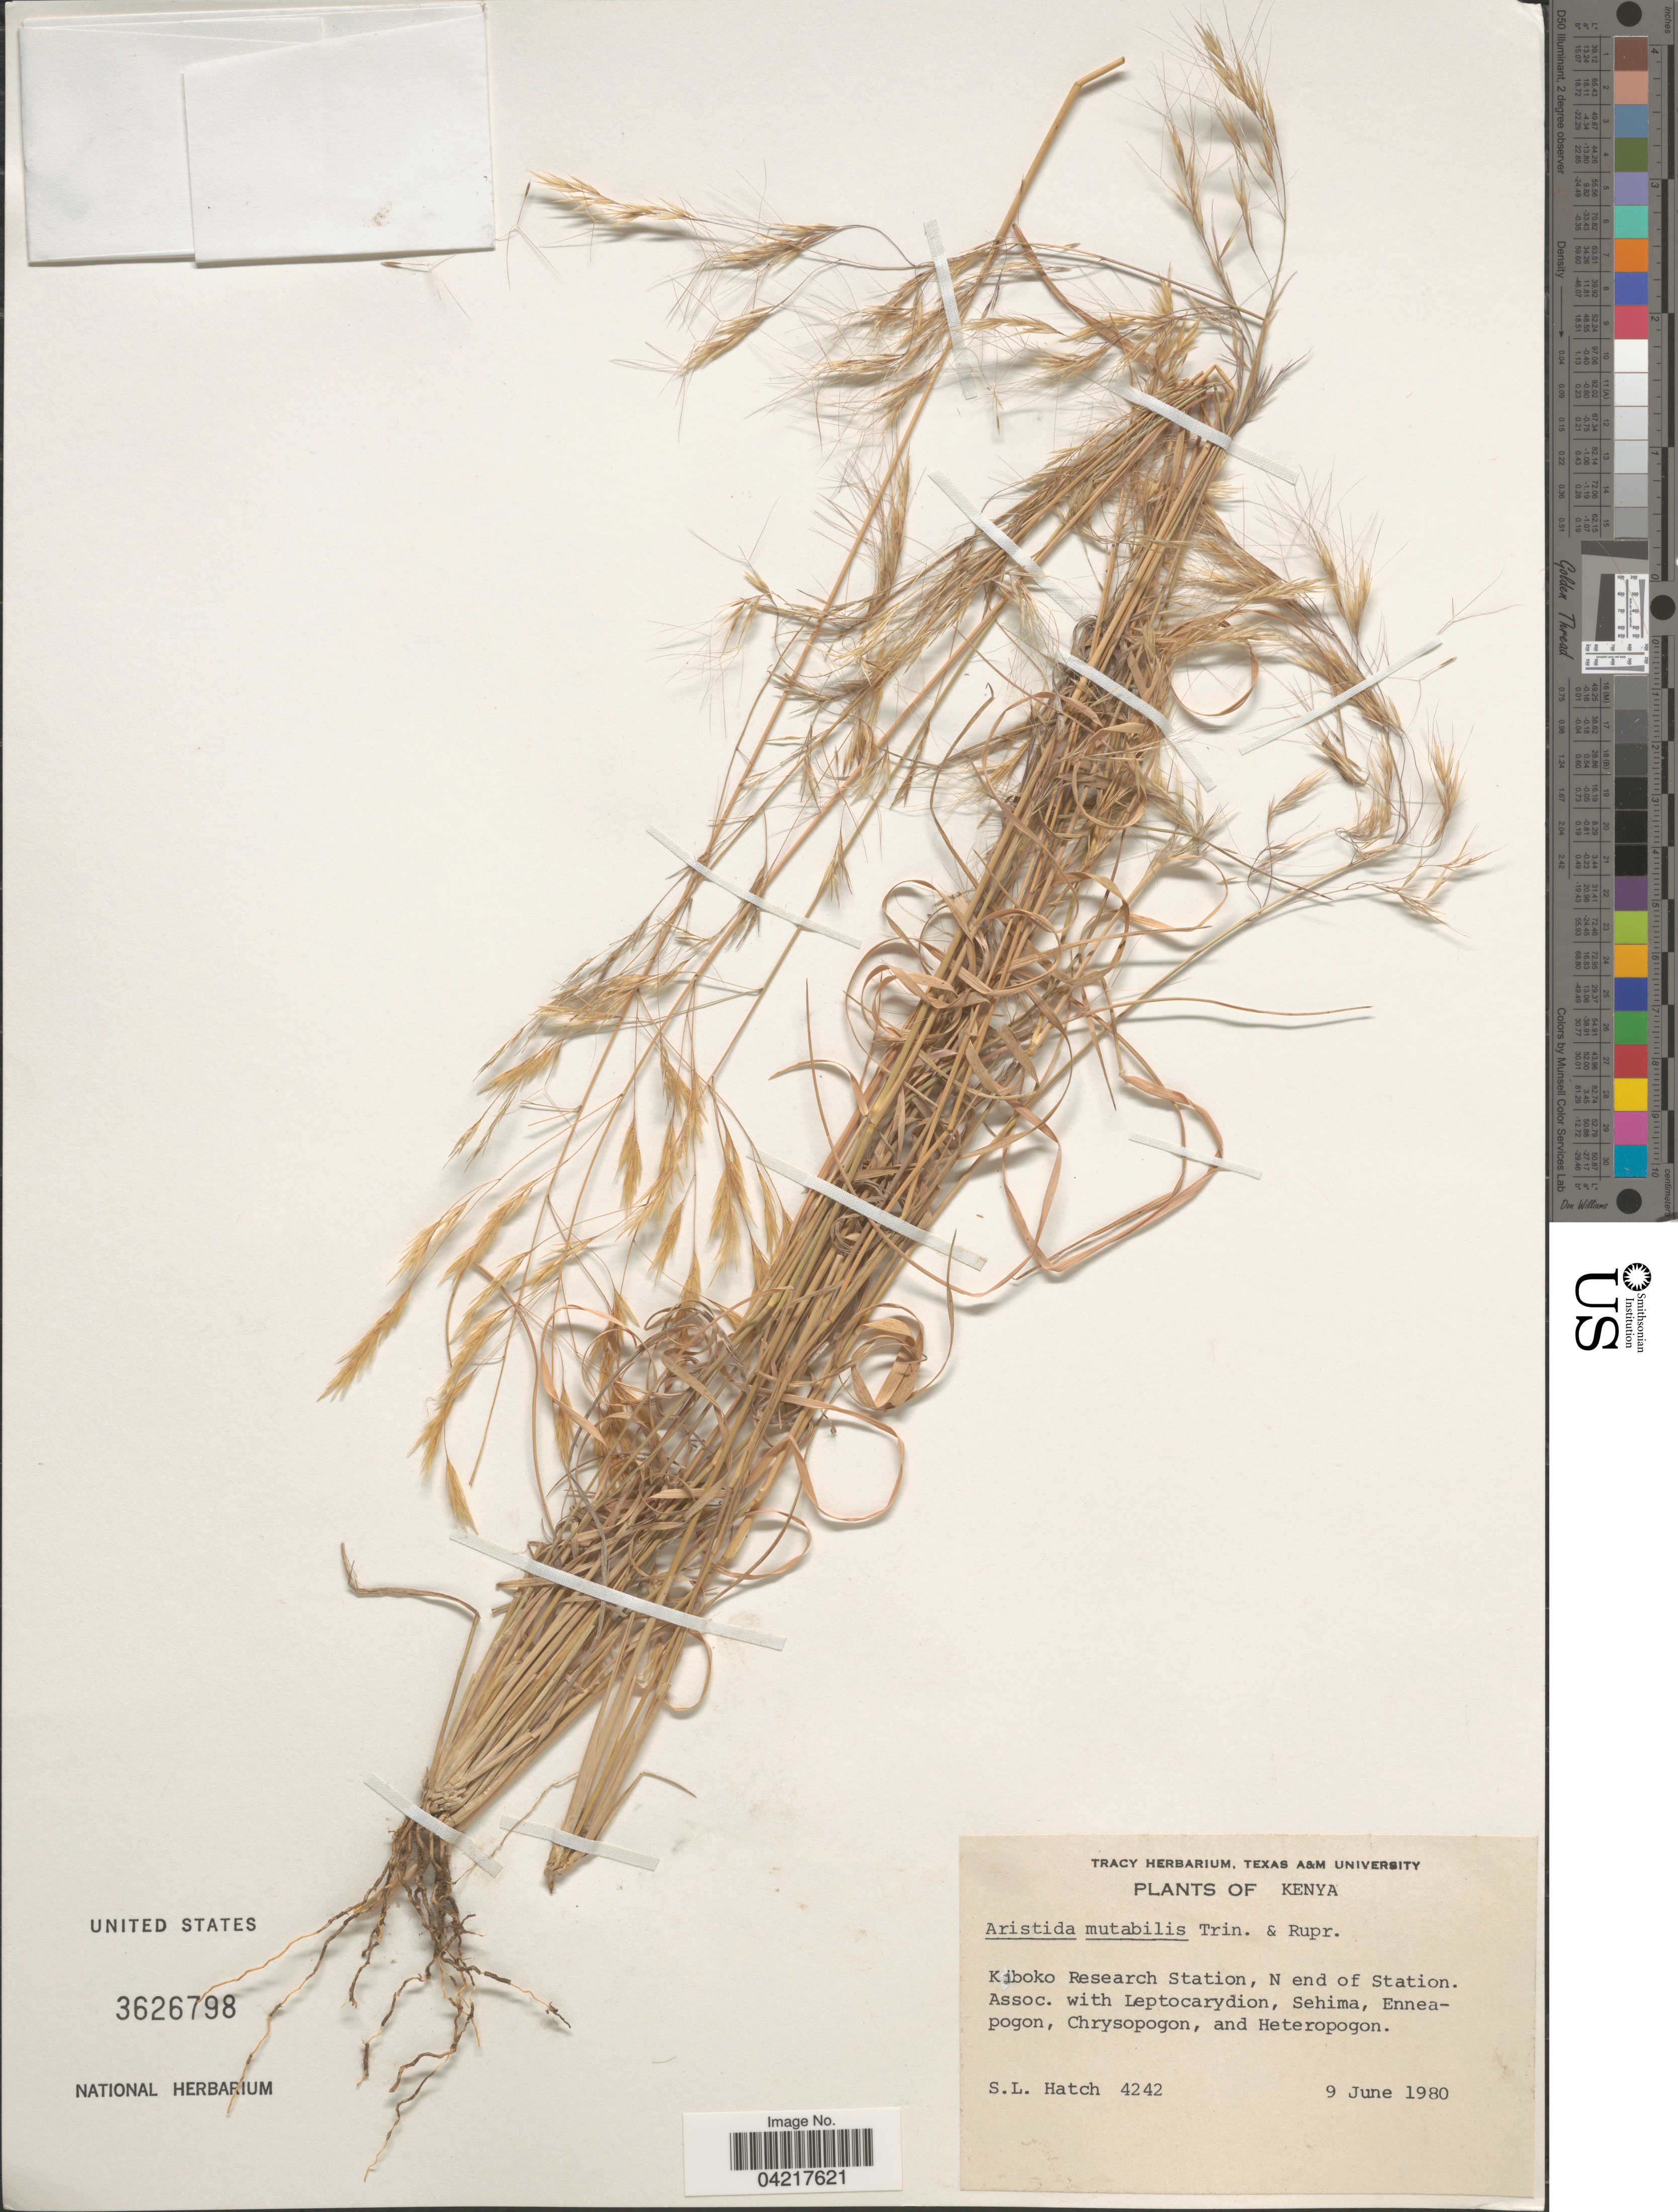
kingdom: Plantae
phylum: Tracheophyta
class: Liliopsida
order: Poales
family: Poaceae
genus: Aristida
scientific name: Aristida mutabilis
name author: Trin. & Rupr.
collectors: S. Hatch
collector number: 4242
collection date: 1980-06-09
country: Kenya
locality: Kiboko Research Station, N end of Station.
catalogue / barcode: US 3626798